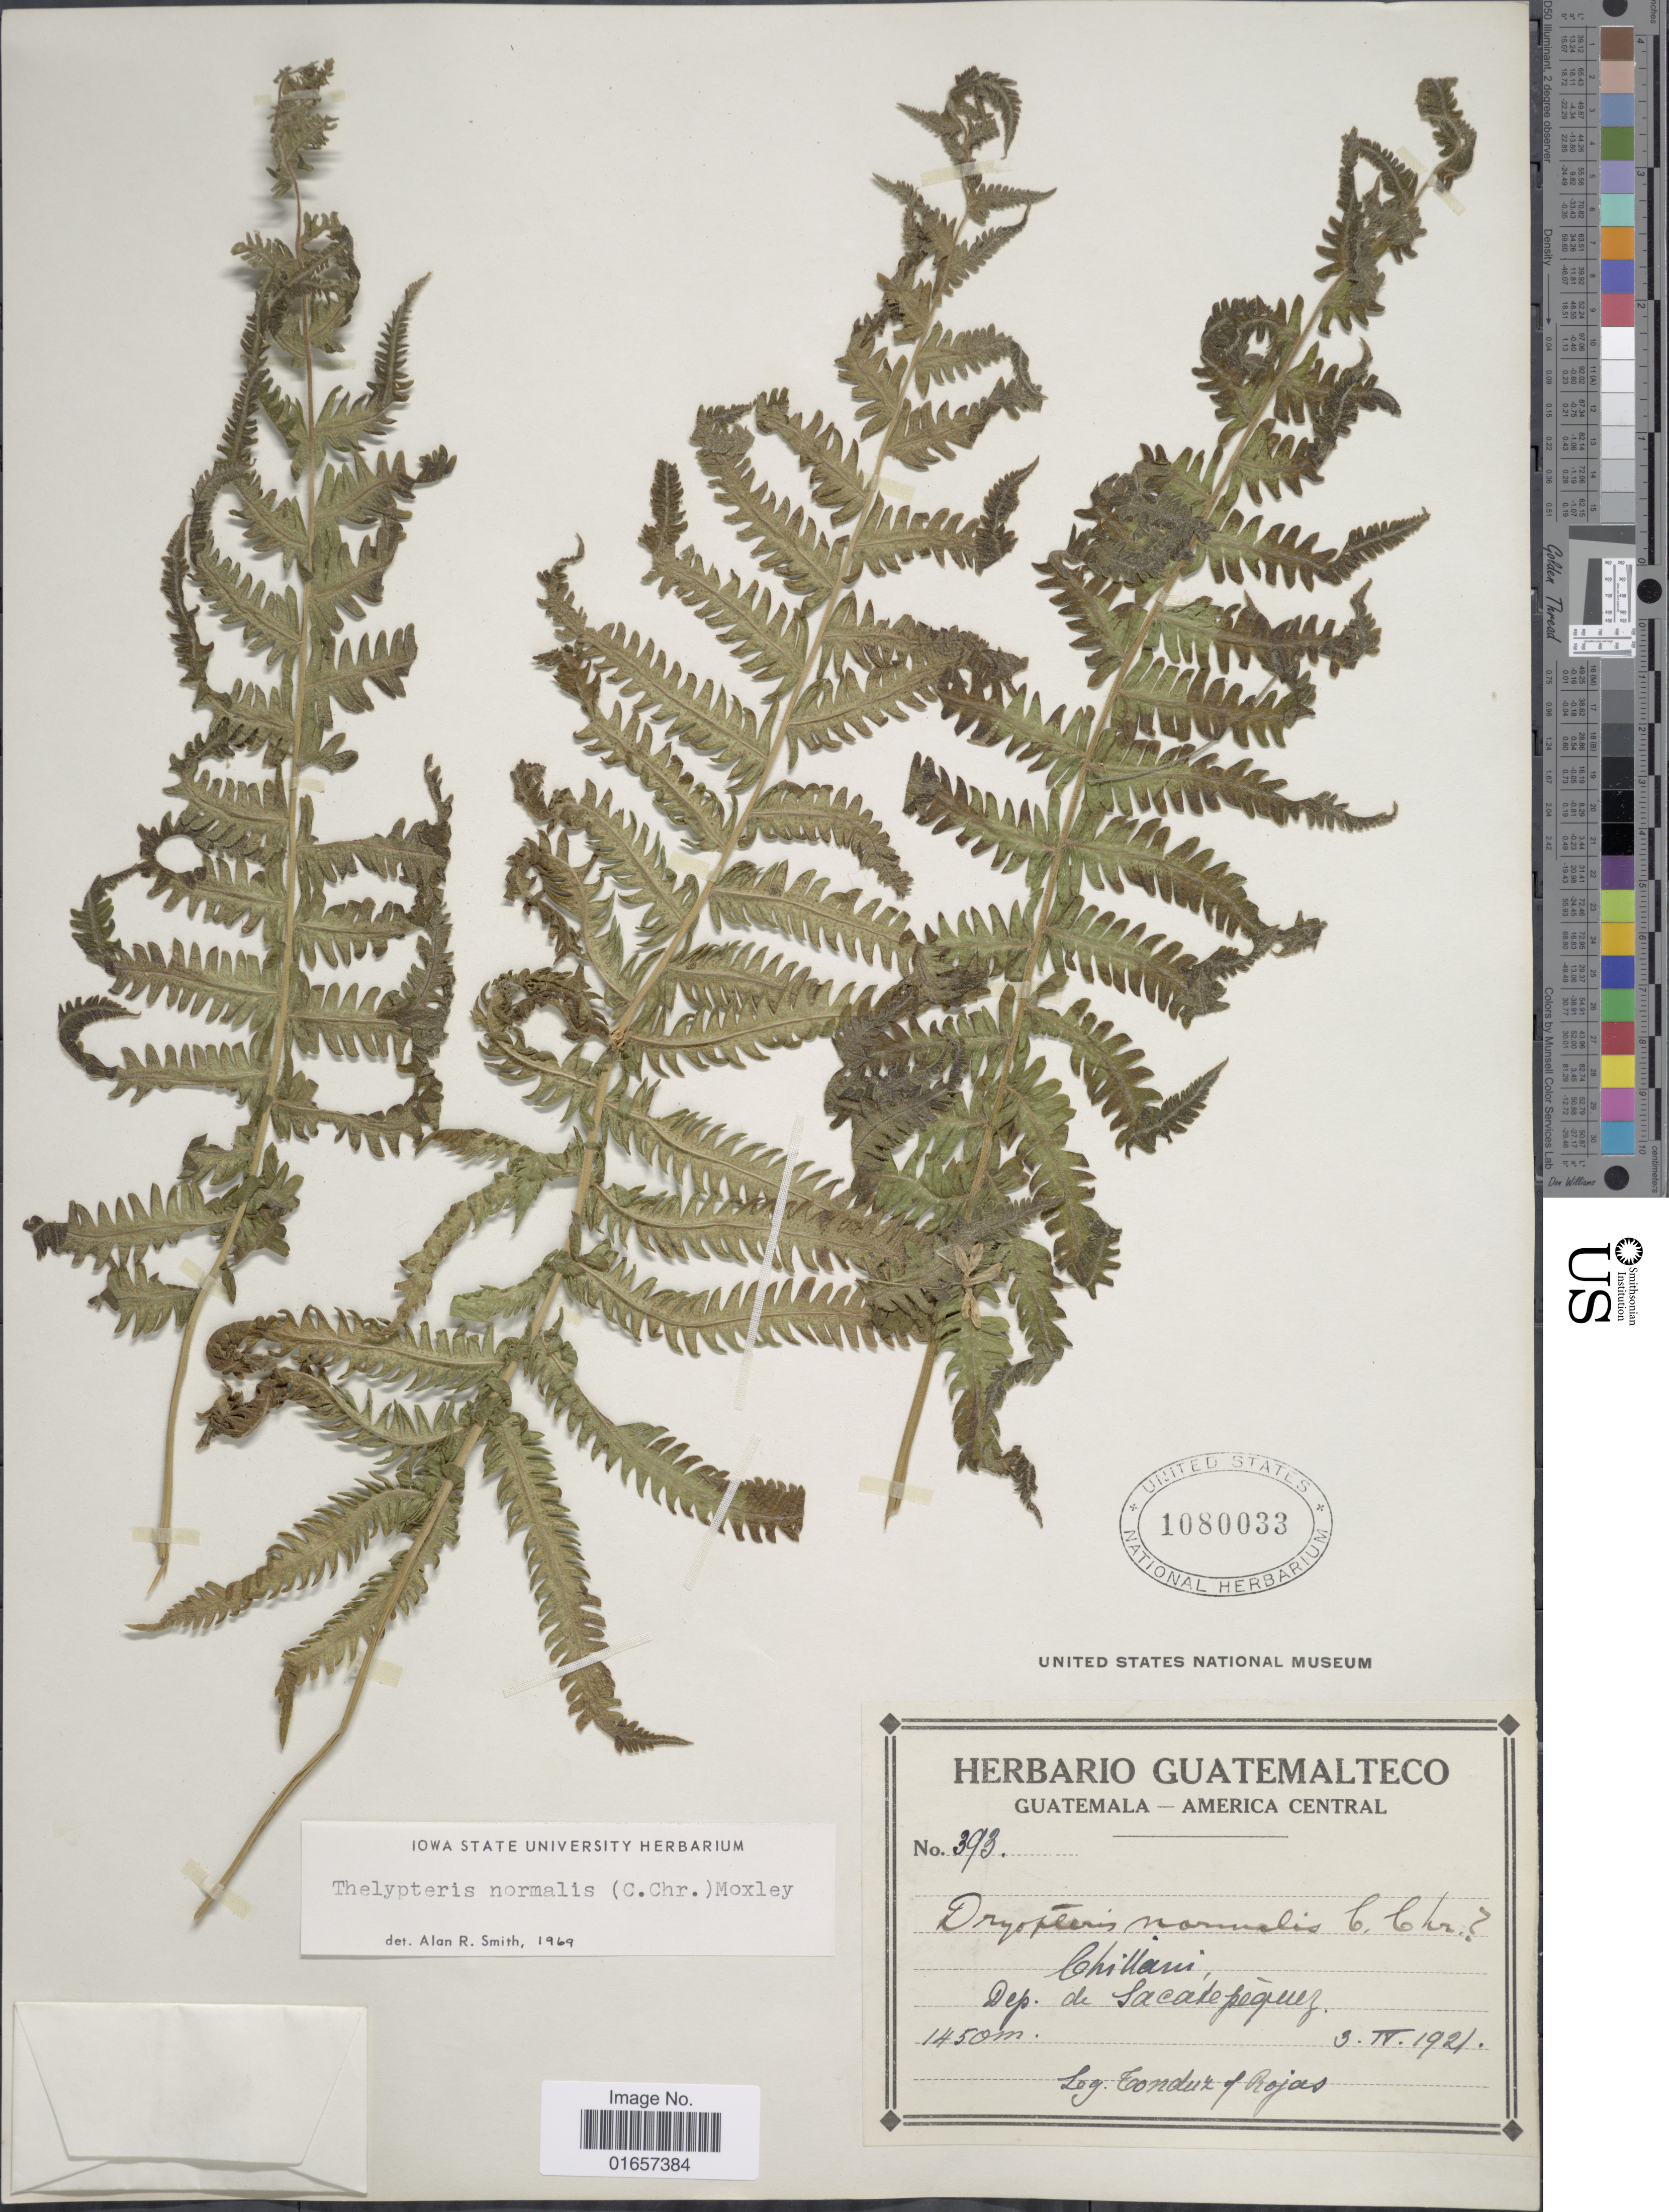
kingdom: Plantae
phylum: Tracheophyta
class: Polypodiopsida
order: Polypodiales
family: Thelypteridaceae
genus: Christella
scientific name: Christella kunthii comb. ined.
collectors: A. Tonduz & Rojas, --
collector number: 393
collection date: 1921-04-03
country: Guatemala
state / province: Sacatepéquez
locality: Chillani, Dep. de Sacatepequez.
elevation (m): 1450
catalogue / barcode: US 1080033